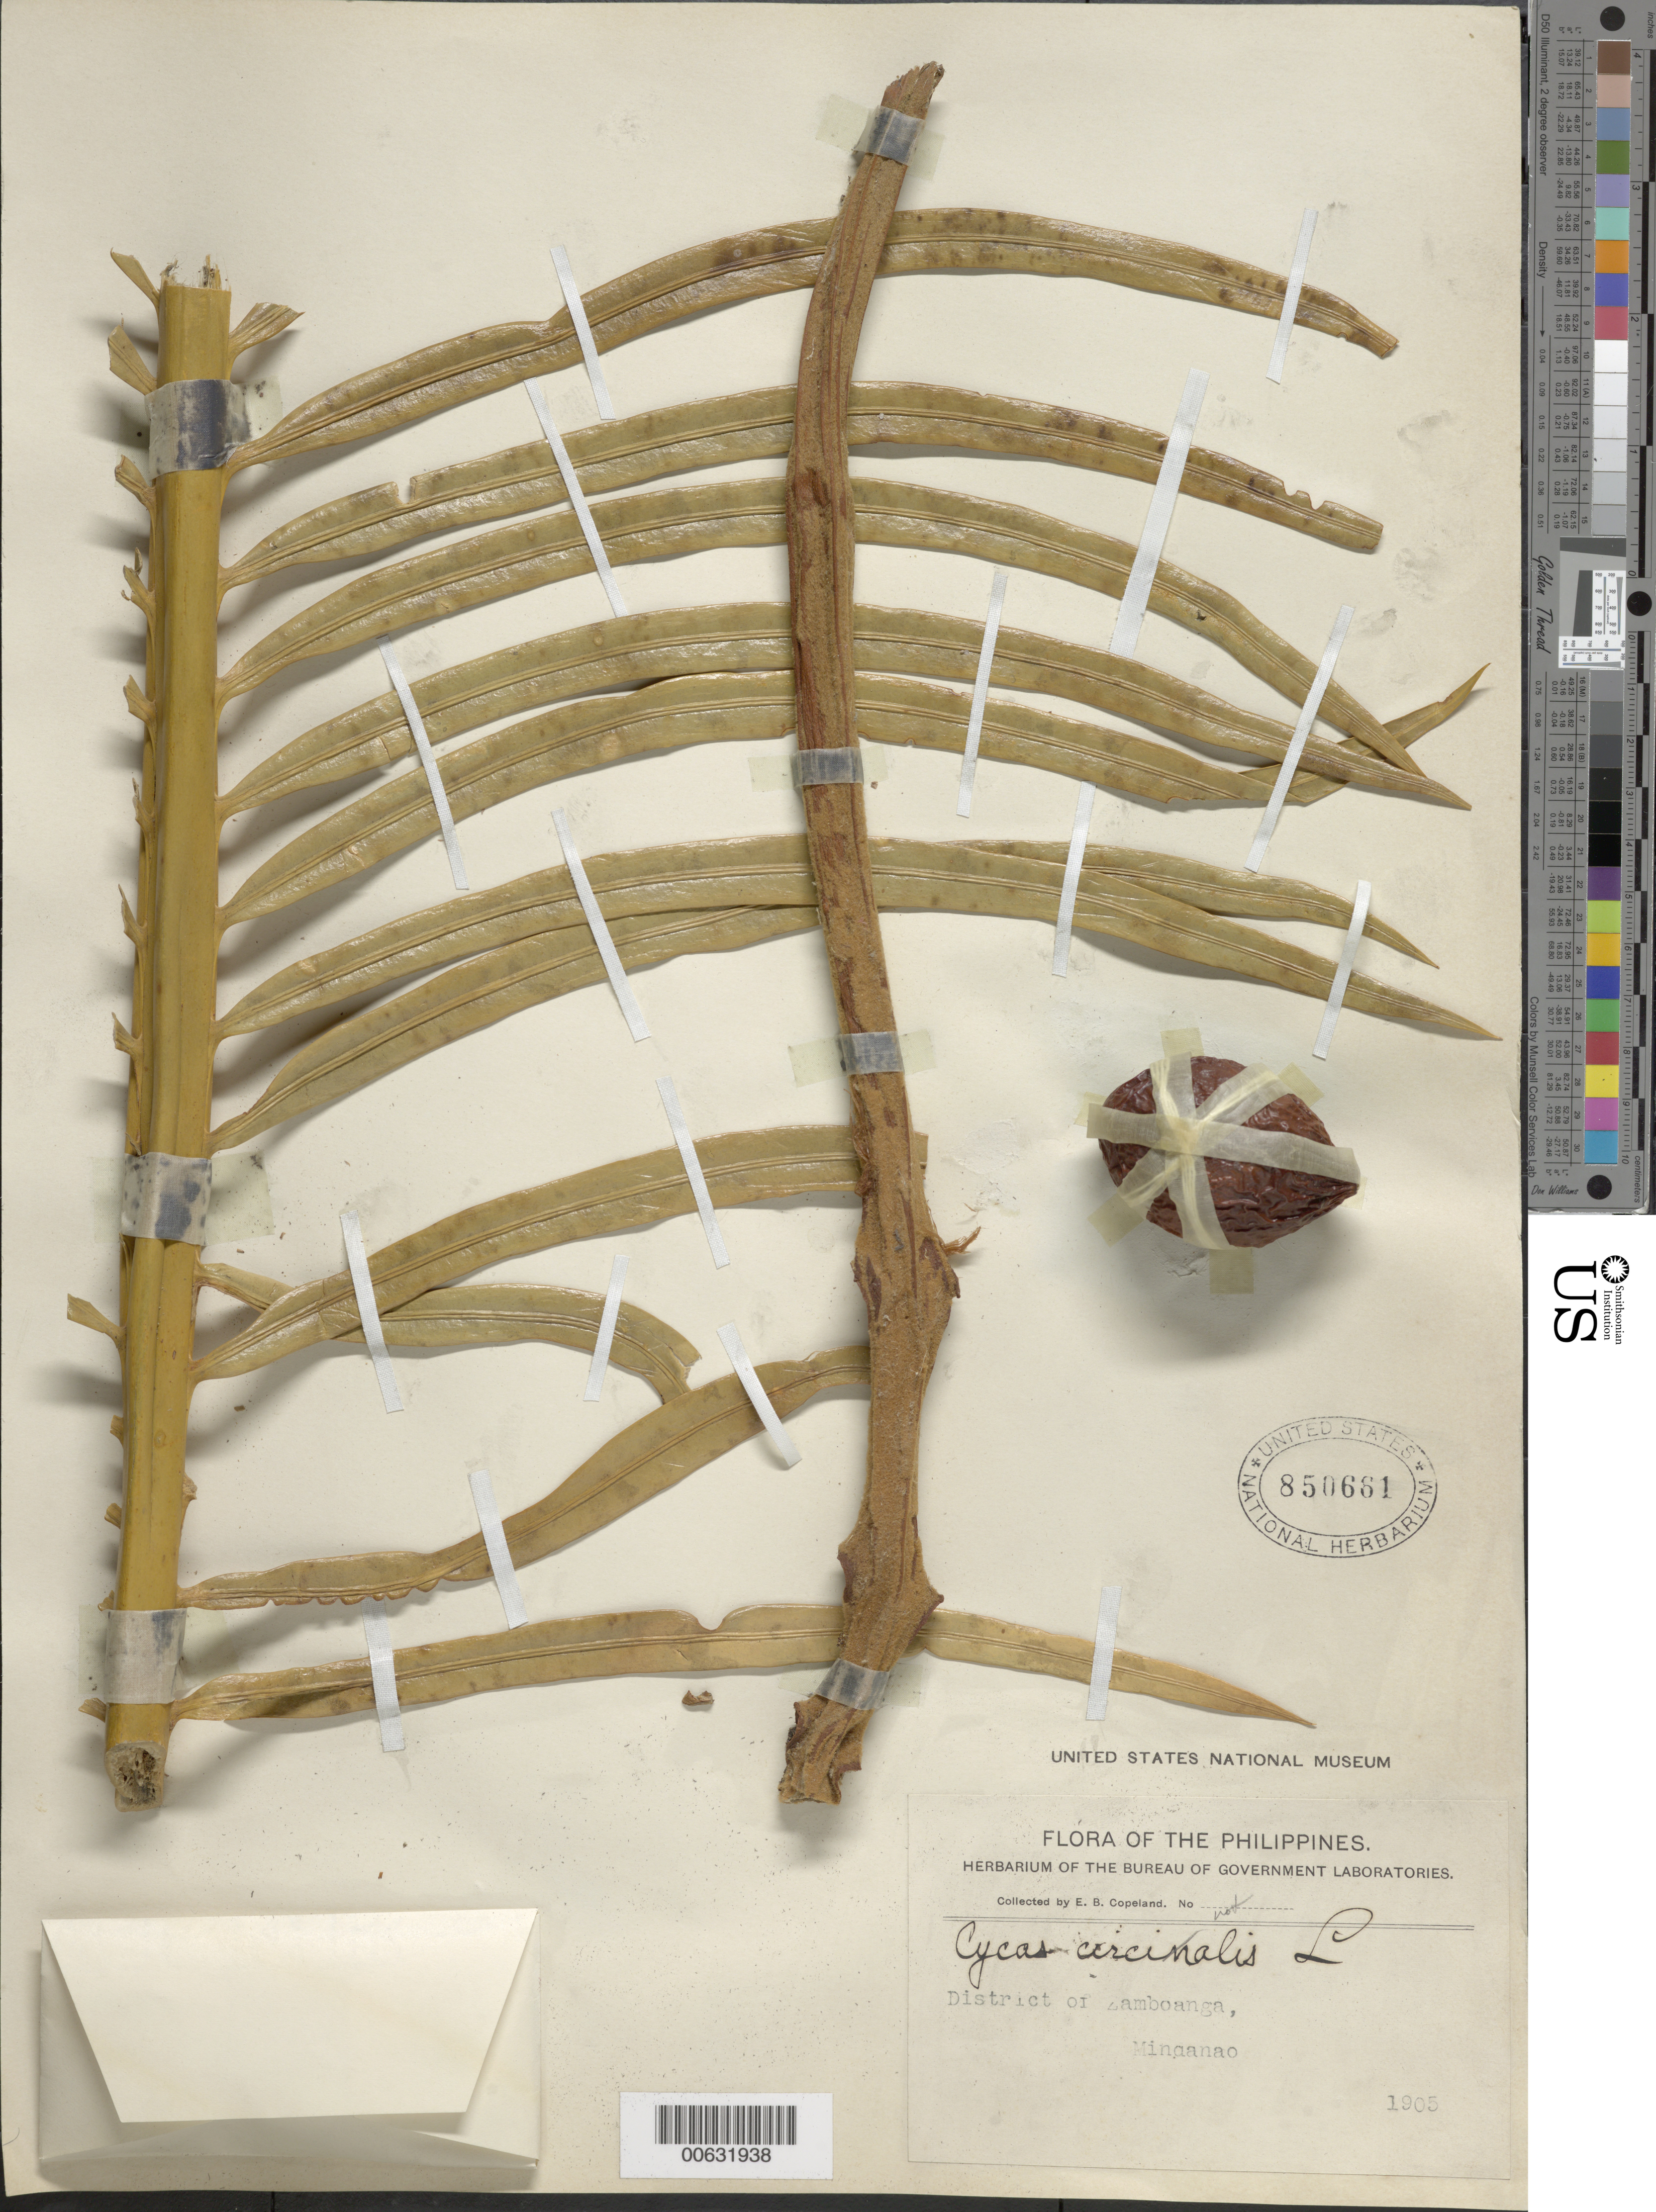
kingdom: Plantae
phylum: Tracheophyta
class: Cycadopsida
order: Cycadales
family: Cycadaceae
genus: Cycas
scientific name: Cycas sp.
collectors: E. B. Copeland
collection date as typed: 1905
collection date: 1905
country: Philippines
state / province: Zamboanga Peninsula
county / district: Zamboanga del Norte ?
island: Mindanao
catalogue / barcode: US 850681